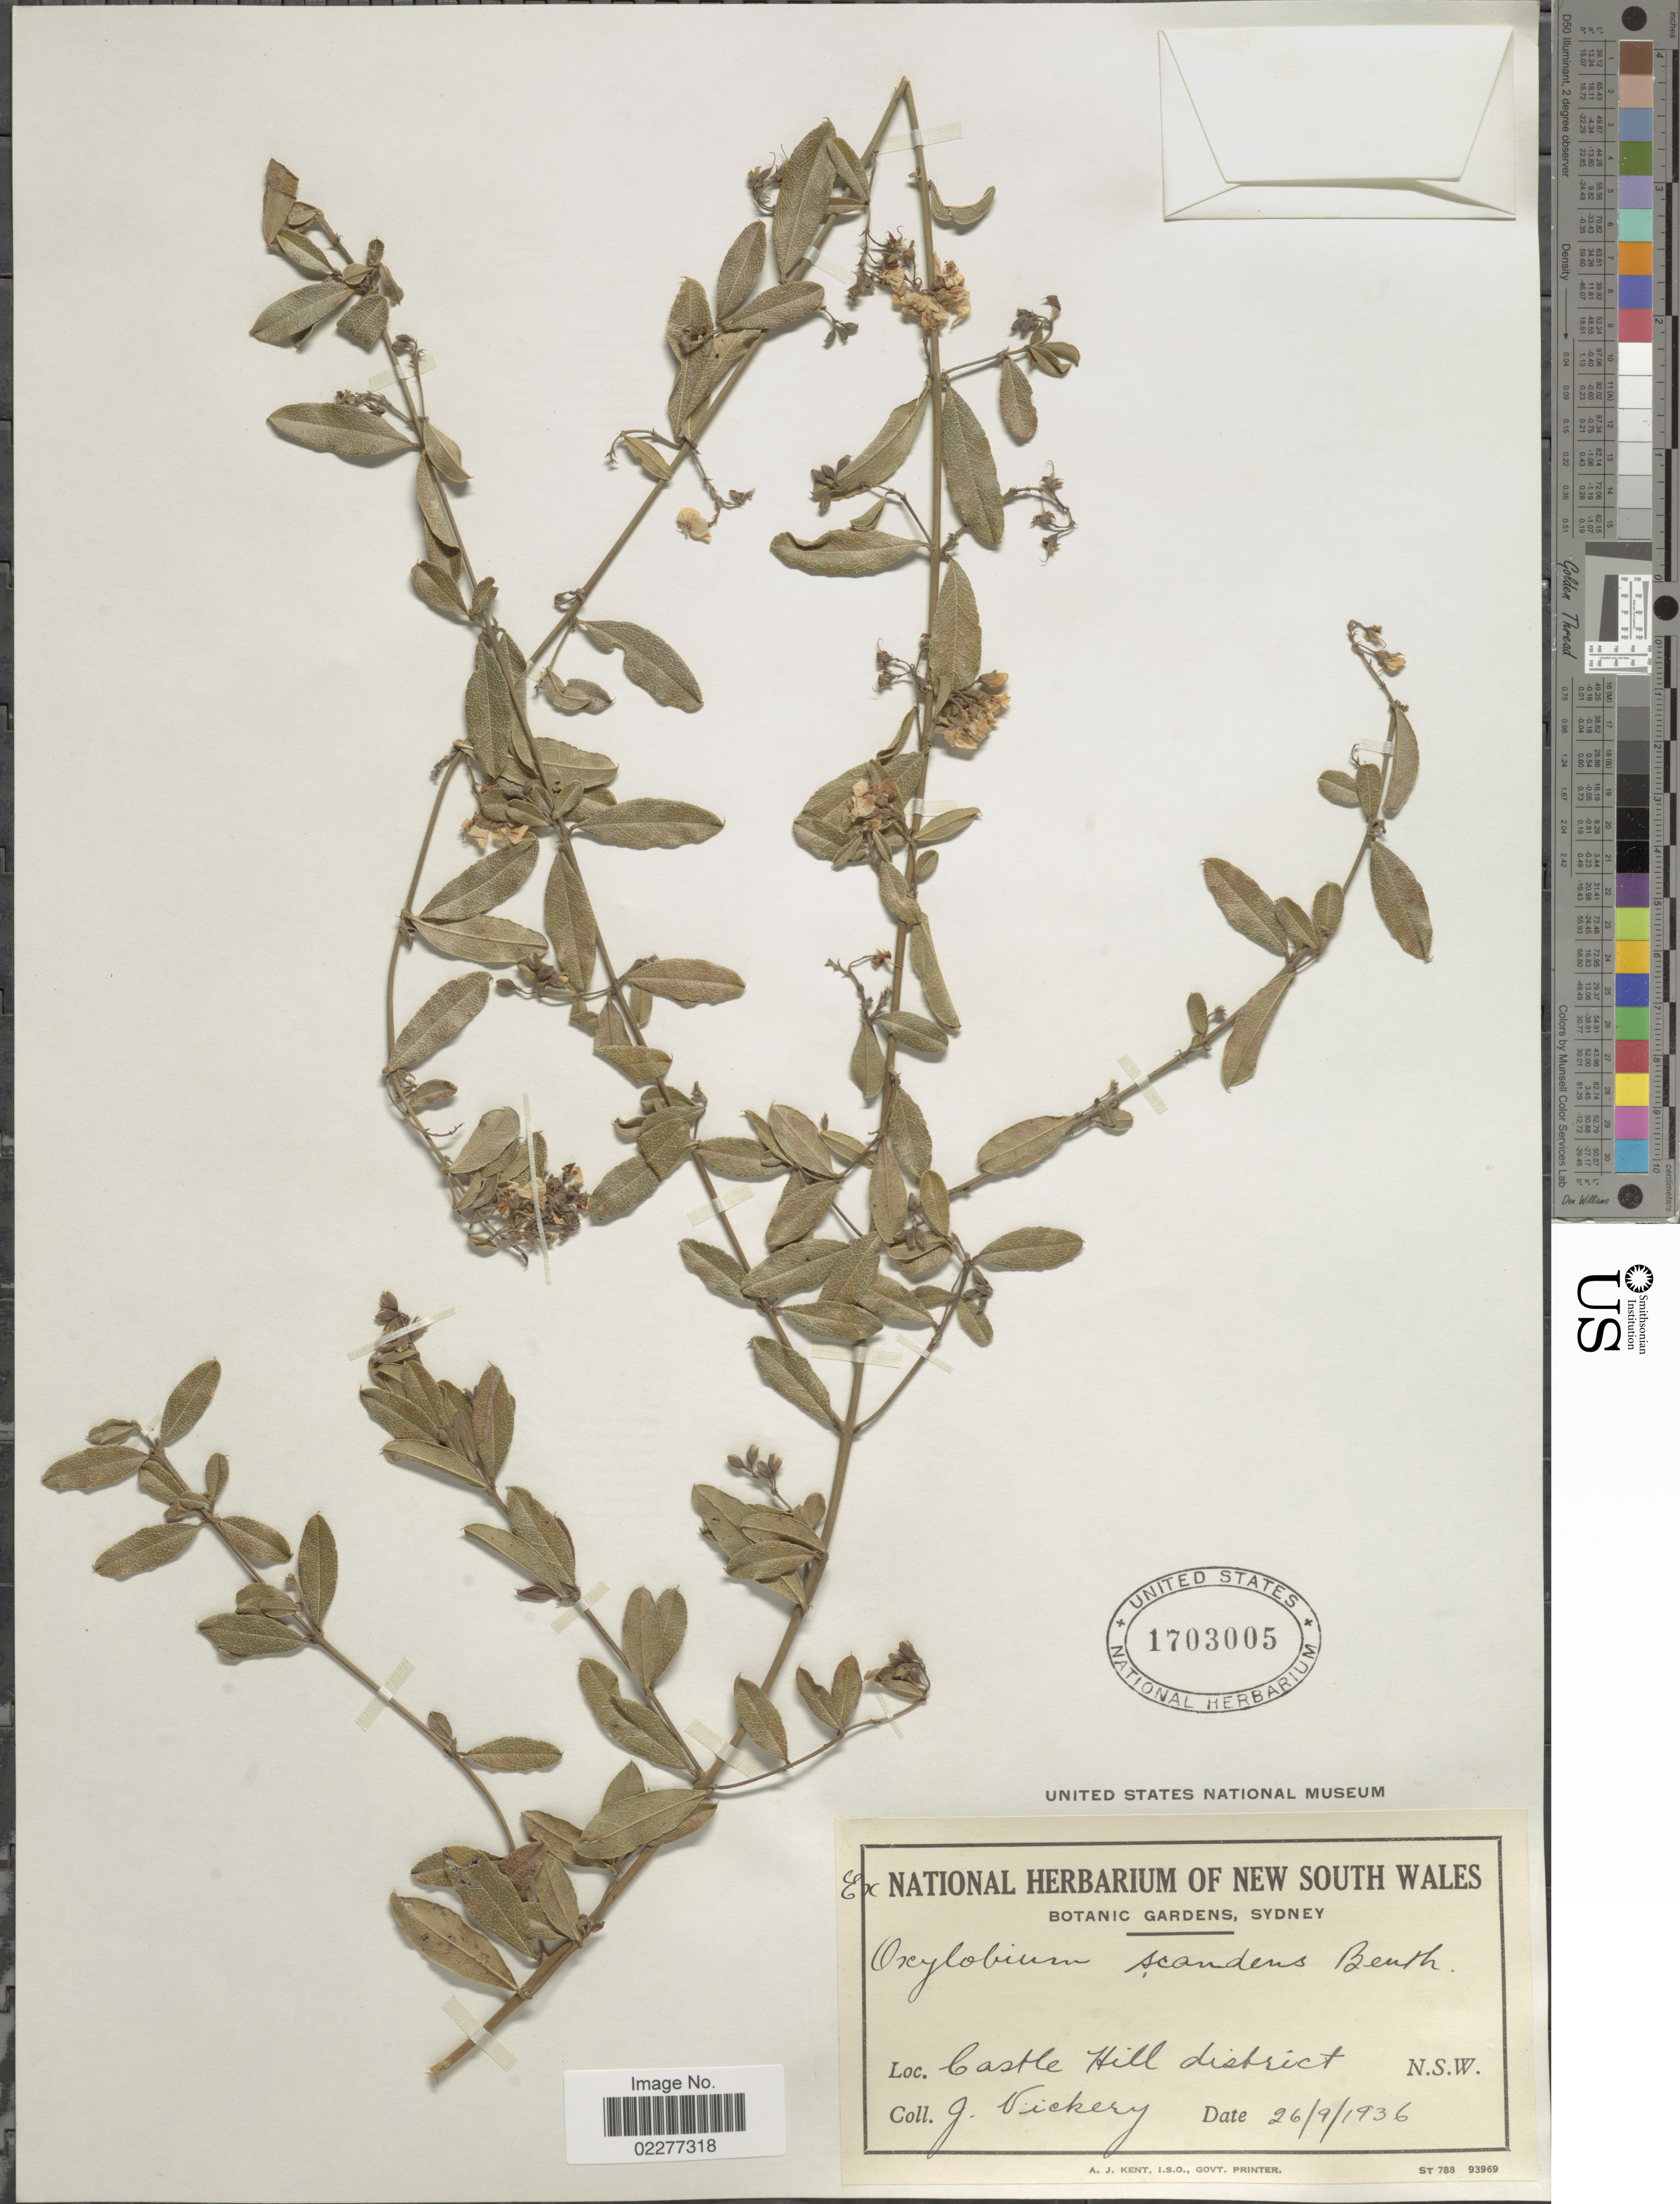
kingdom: Plantae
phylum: Tracheophyta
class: Magnoliopsida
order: Fabales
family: Fabaceae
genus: Oxylobium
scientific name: Oxylobium scandens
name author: (Sm.) Benth.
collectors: J. Vickery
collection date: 1936-09-26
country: Australia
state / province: New South Wales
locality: Castle Hill district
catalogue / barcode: US 1703005